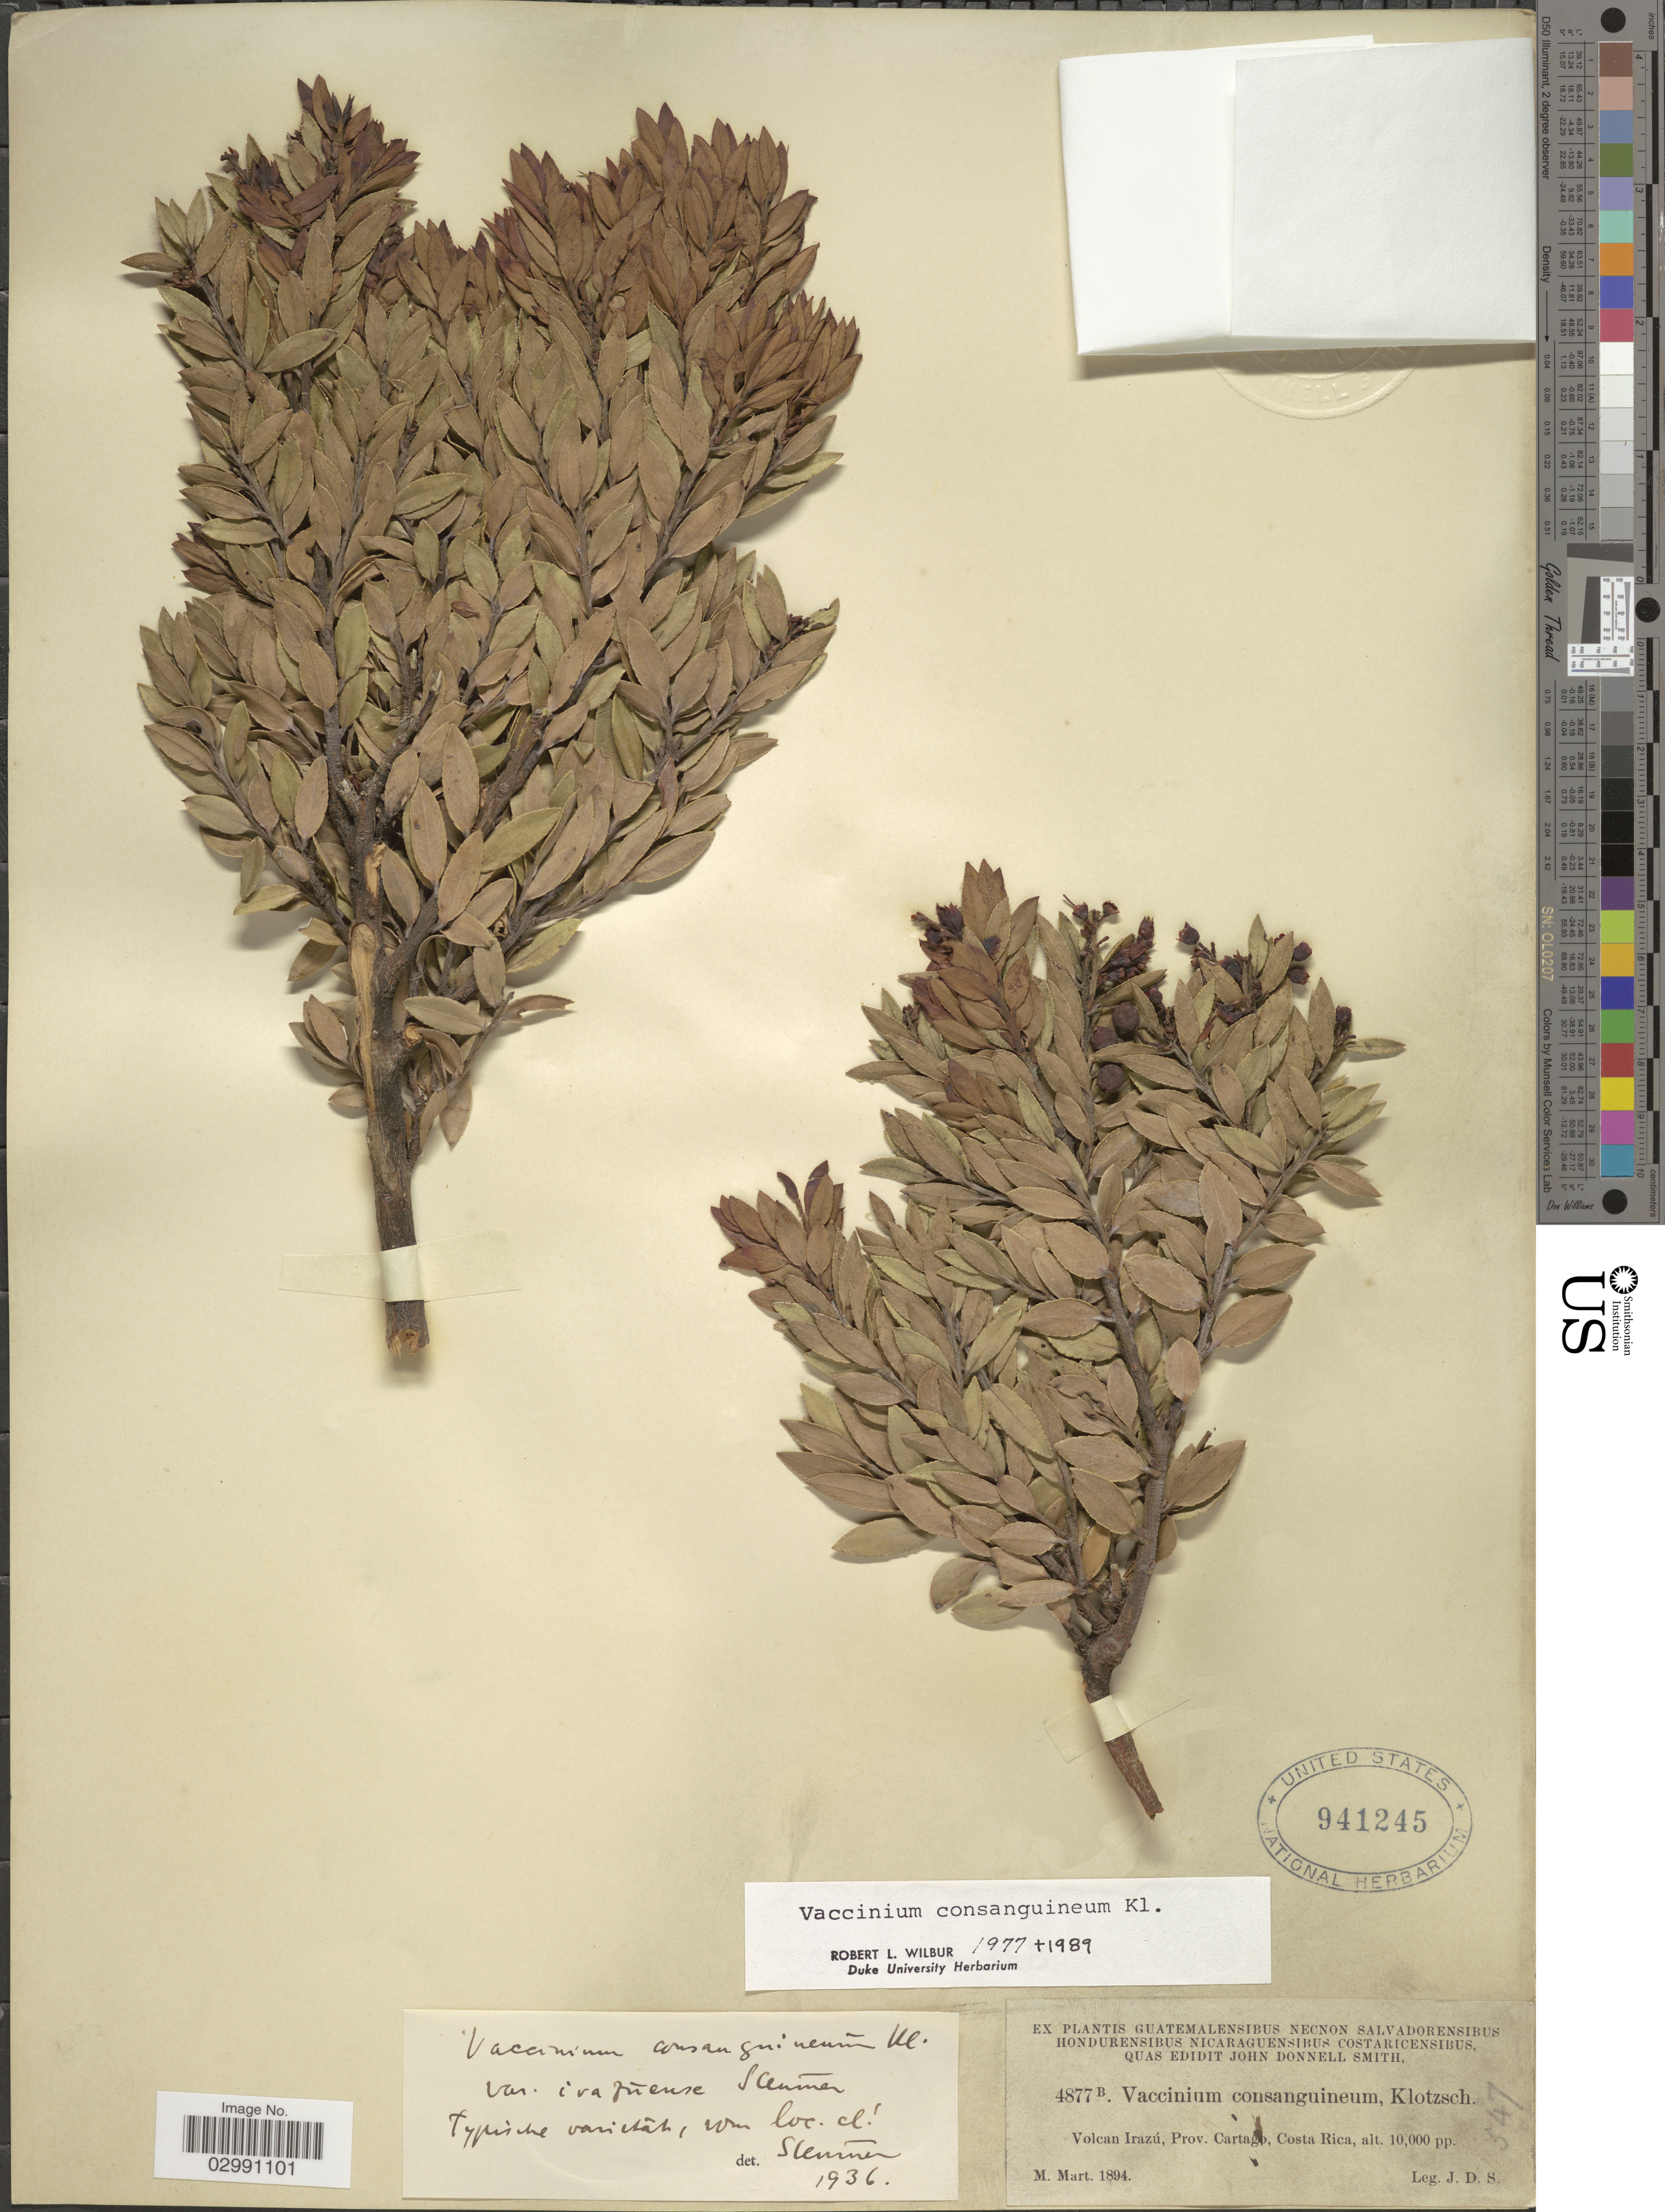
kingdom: Plantae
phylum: Tracheophyta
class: Magnoliopsida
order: Ericales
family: Ericaceae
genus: Vaccinium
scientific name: Vaccinium consanguineum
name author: Klotzsch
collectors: J. Donnell Smith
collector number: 4877b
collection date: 1894-03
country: Costa Rica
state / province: Cartago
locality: Volcan Irazú.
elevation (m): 3048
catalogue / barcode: US 941245